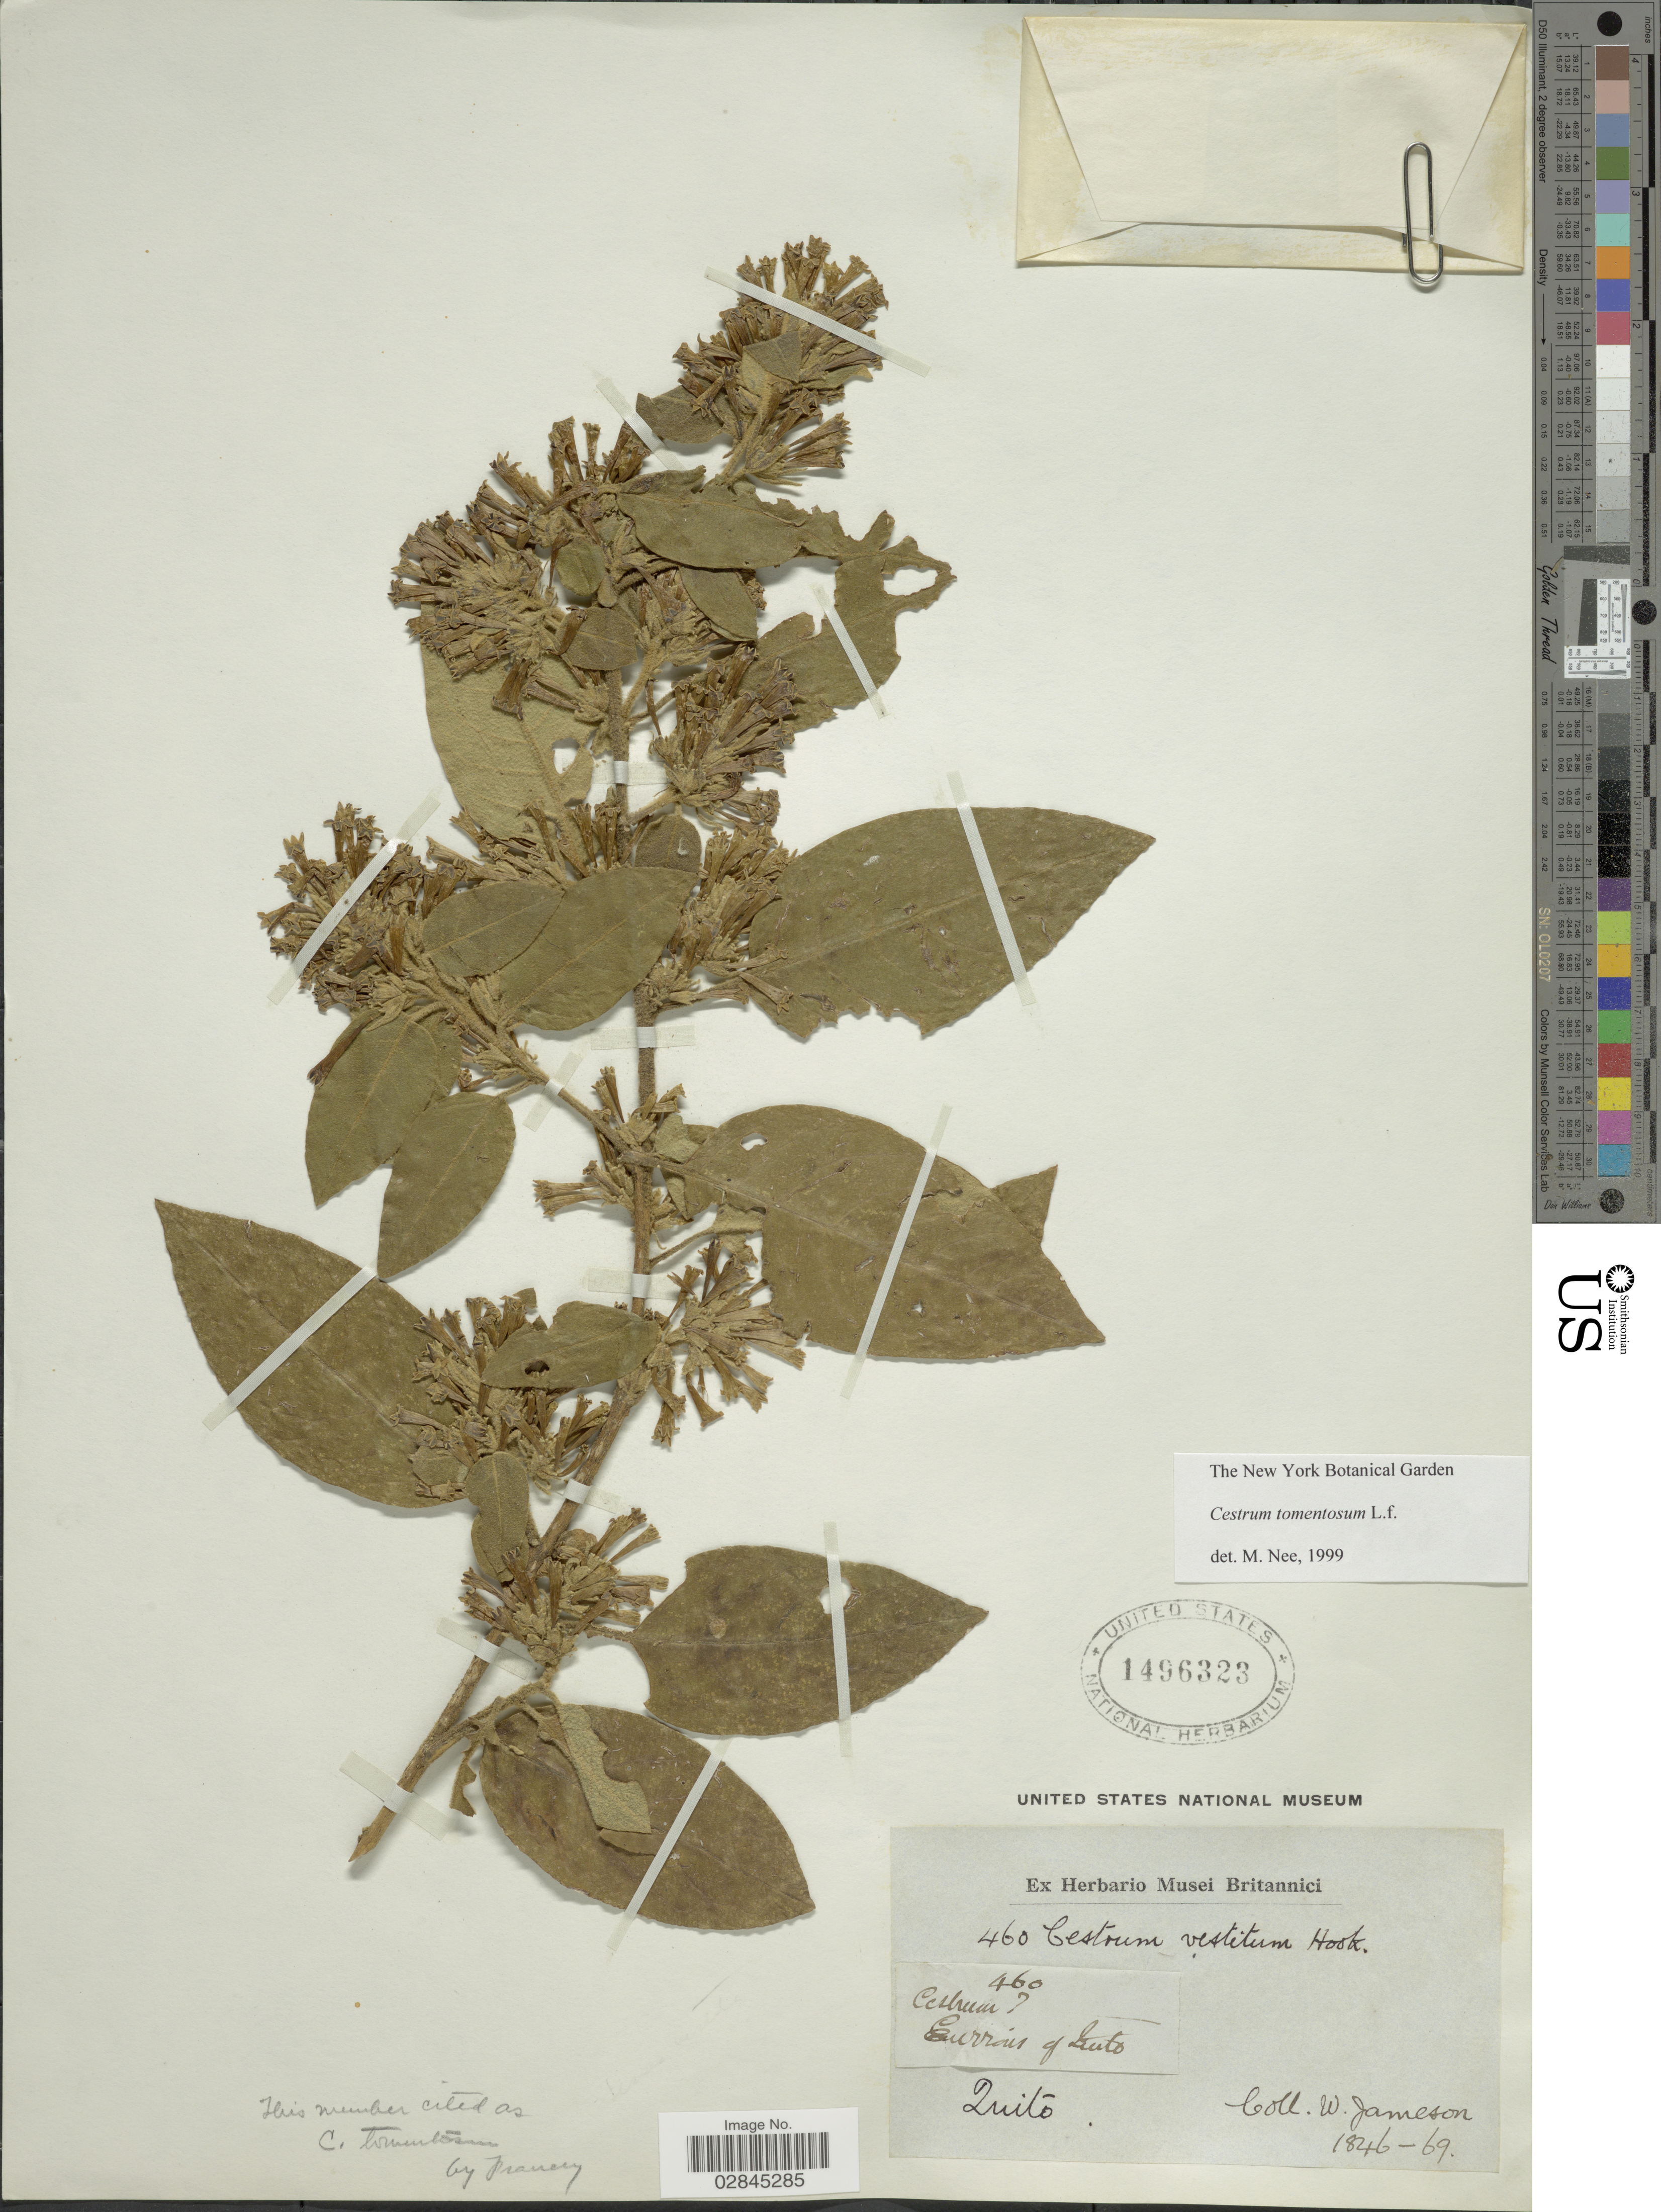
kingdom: Plantae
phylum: Tracheophyta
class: Magnoliopsida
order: Solanales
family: Solanaceae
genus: Cestrum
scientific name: Cestrum tomentosum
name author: L. f.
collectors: W. Jameson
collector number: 460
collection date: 1846/1869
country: Ecuador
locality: Environs of Quito.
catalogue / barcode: US 1496323